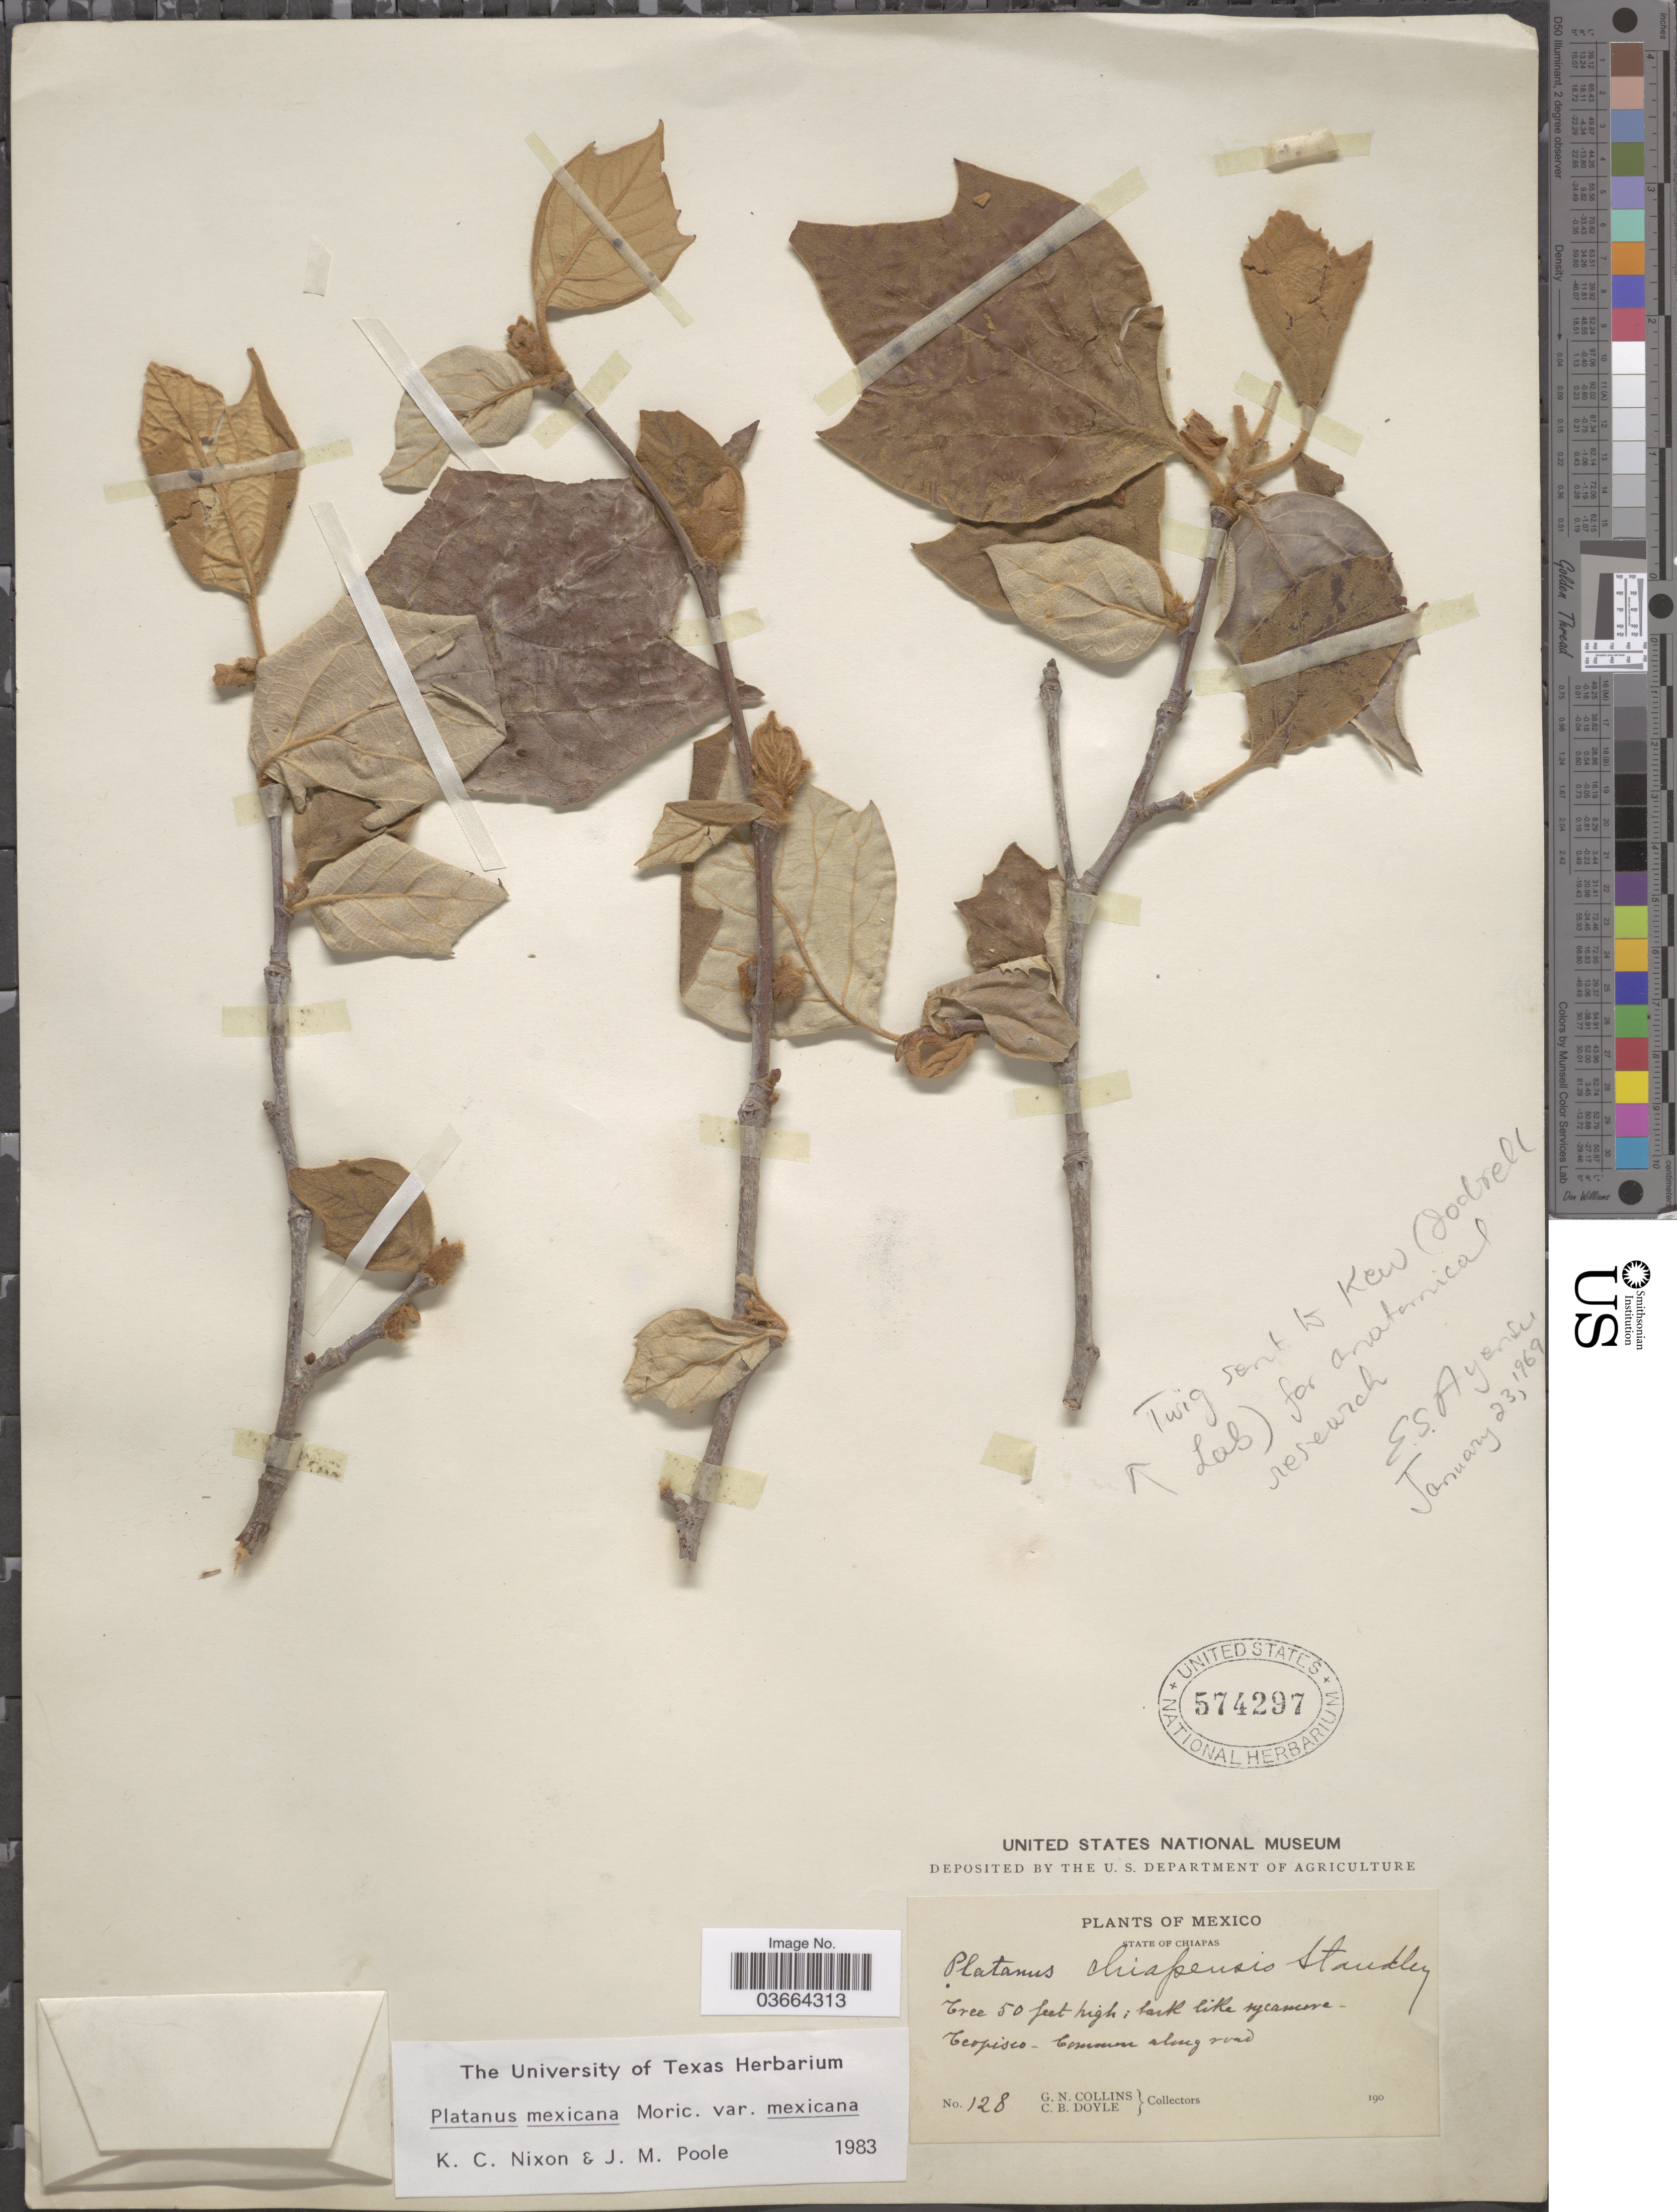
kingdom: Plantae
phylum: Tracheophyta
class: Magnoliopsida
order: Proteales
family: Platanaceae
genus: Platanus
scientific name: Platanus mexicana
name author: Moric.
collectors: G. Collins & C. Doyle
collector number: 128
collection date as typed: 190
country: Mexico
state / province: Chiapas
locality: Teopisco - Common along road.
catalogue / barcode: US 574297